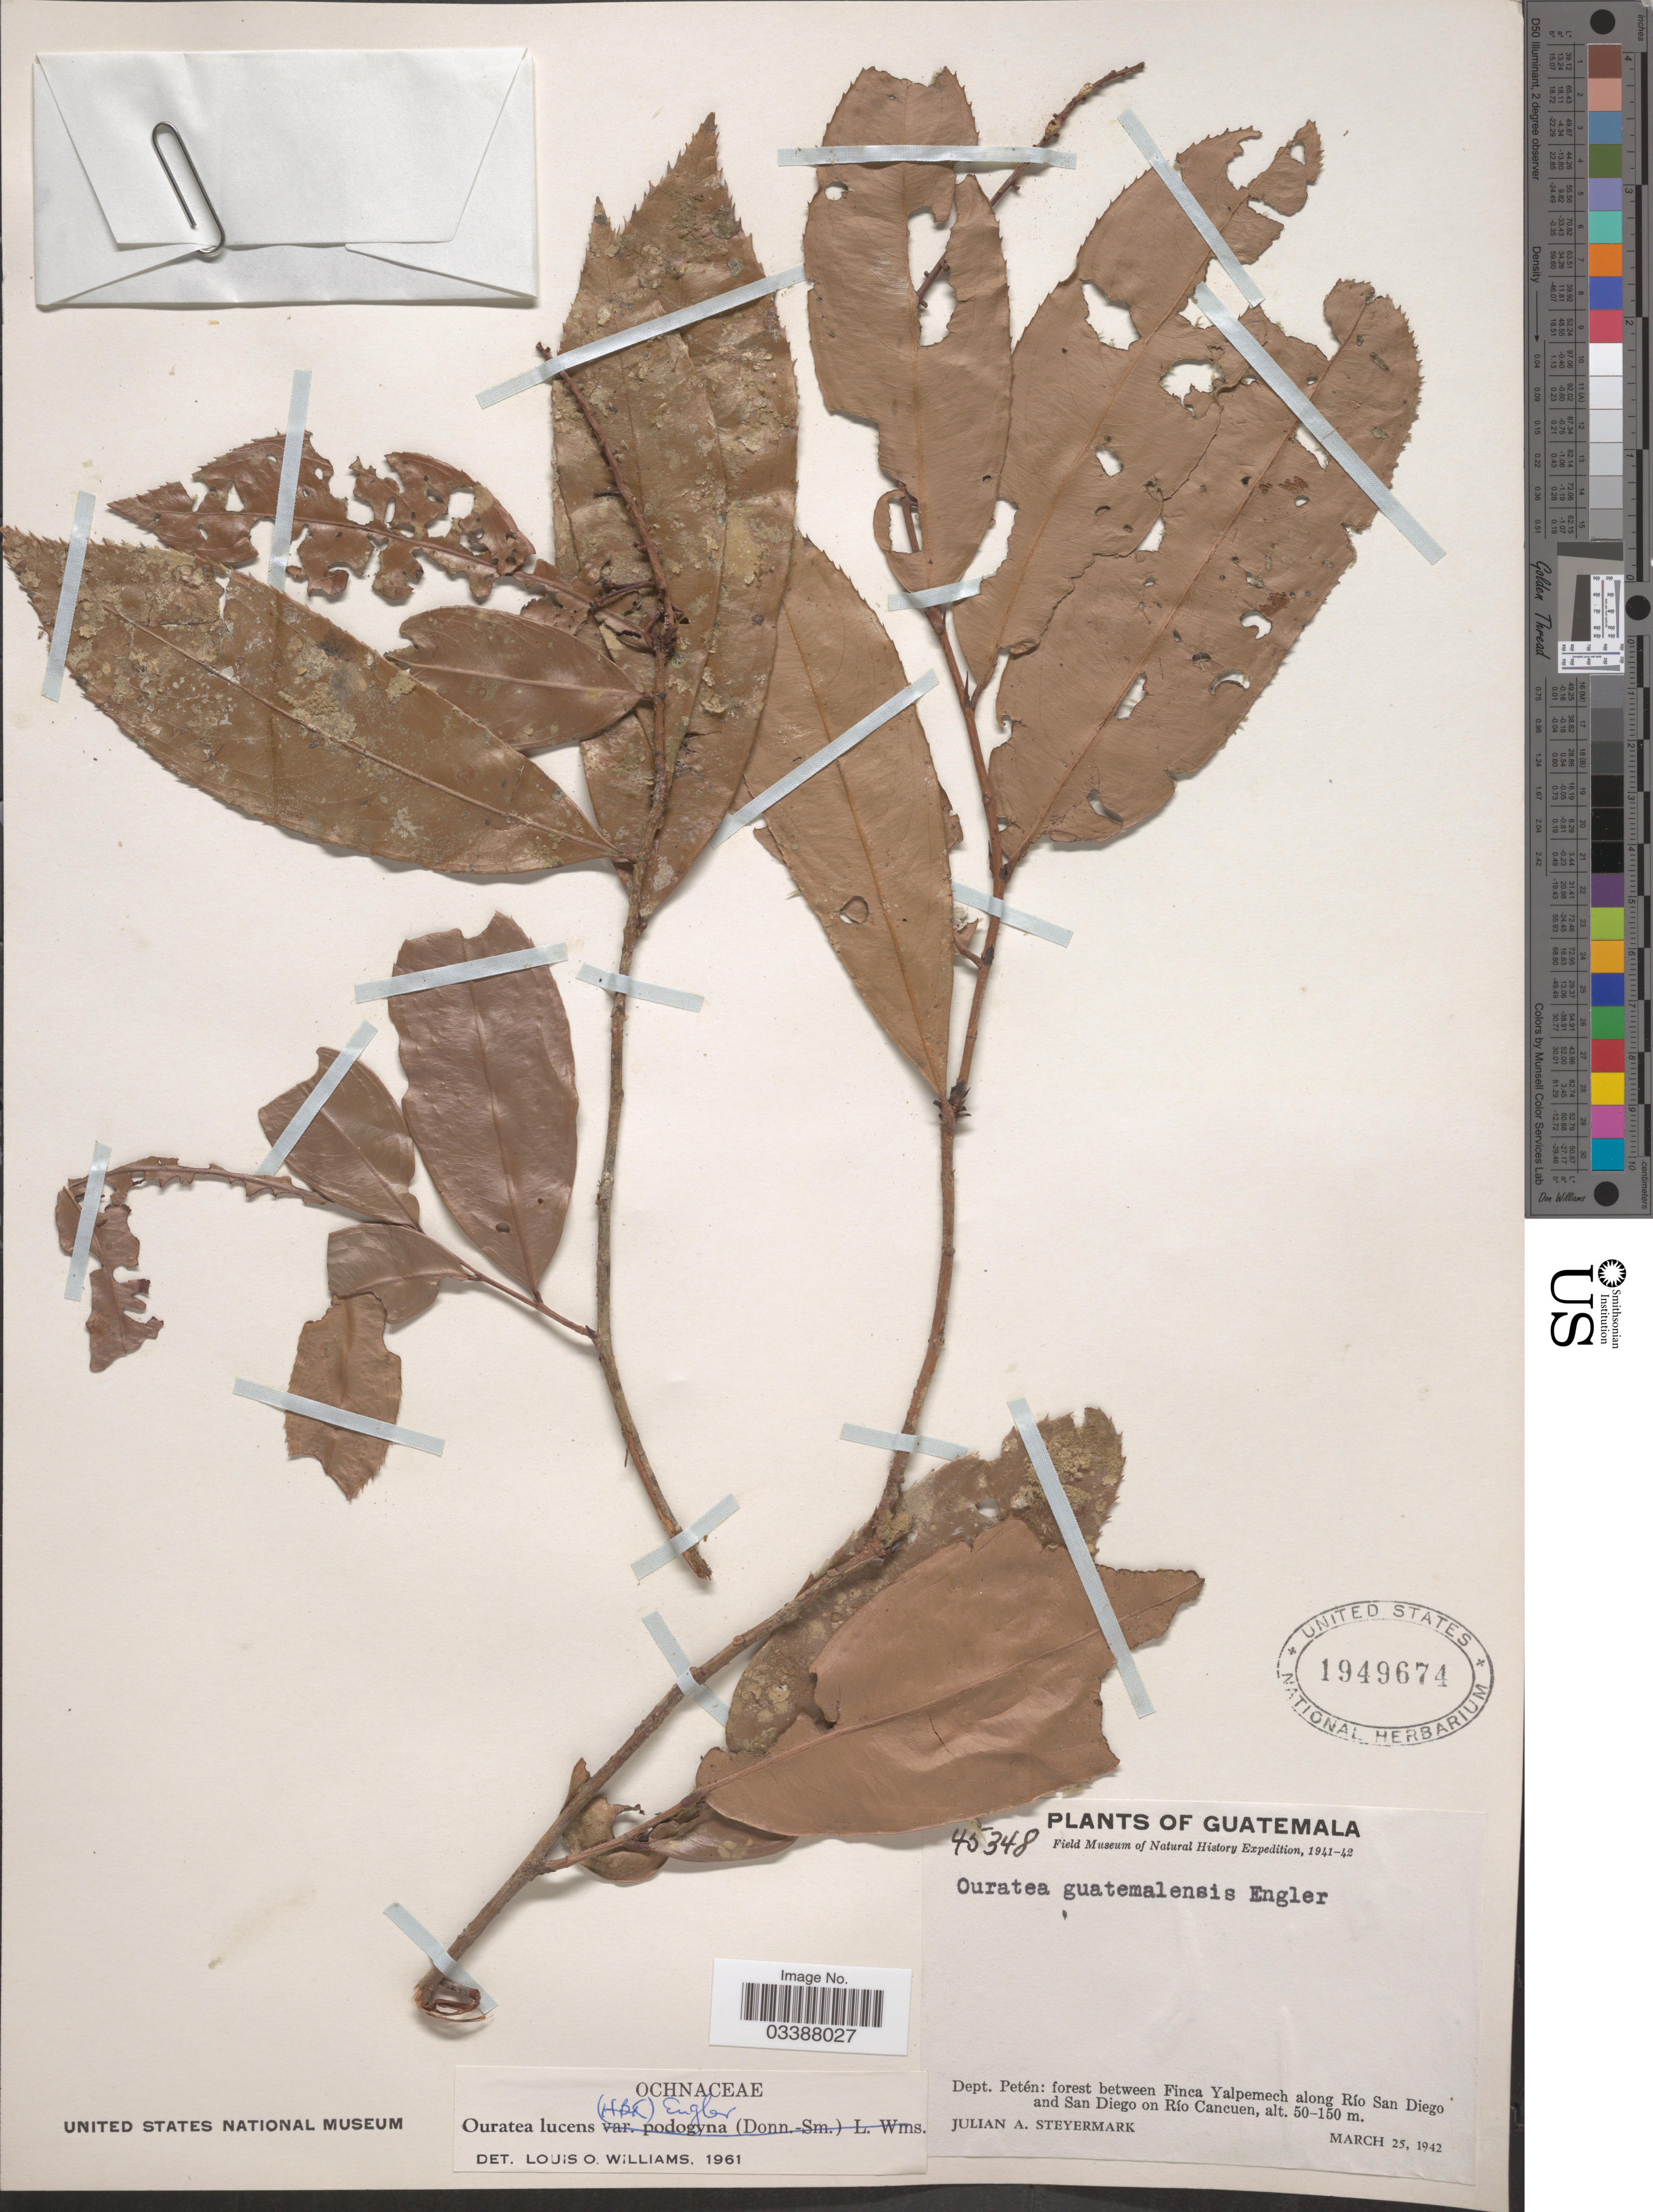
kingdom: Plantae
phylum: Tracheophyta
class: Magnoliopsida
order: Malpighiales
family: Ochnaceae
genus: Ouratea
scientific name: Ouratea lucens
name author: (Kunth) Engl.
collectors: J. Steyermark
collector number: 45348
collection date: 1942-03-25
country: Guatemala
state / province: El Petén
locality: Dept. Petén: forest between Finca Yalpemech along Río San Diego and San Diego on Río Cancuen.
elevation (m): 50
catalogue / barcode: US 1949674